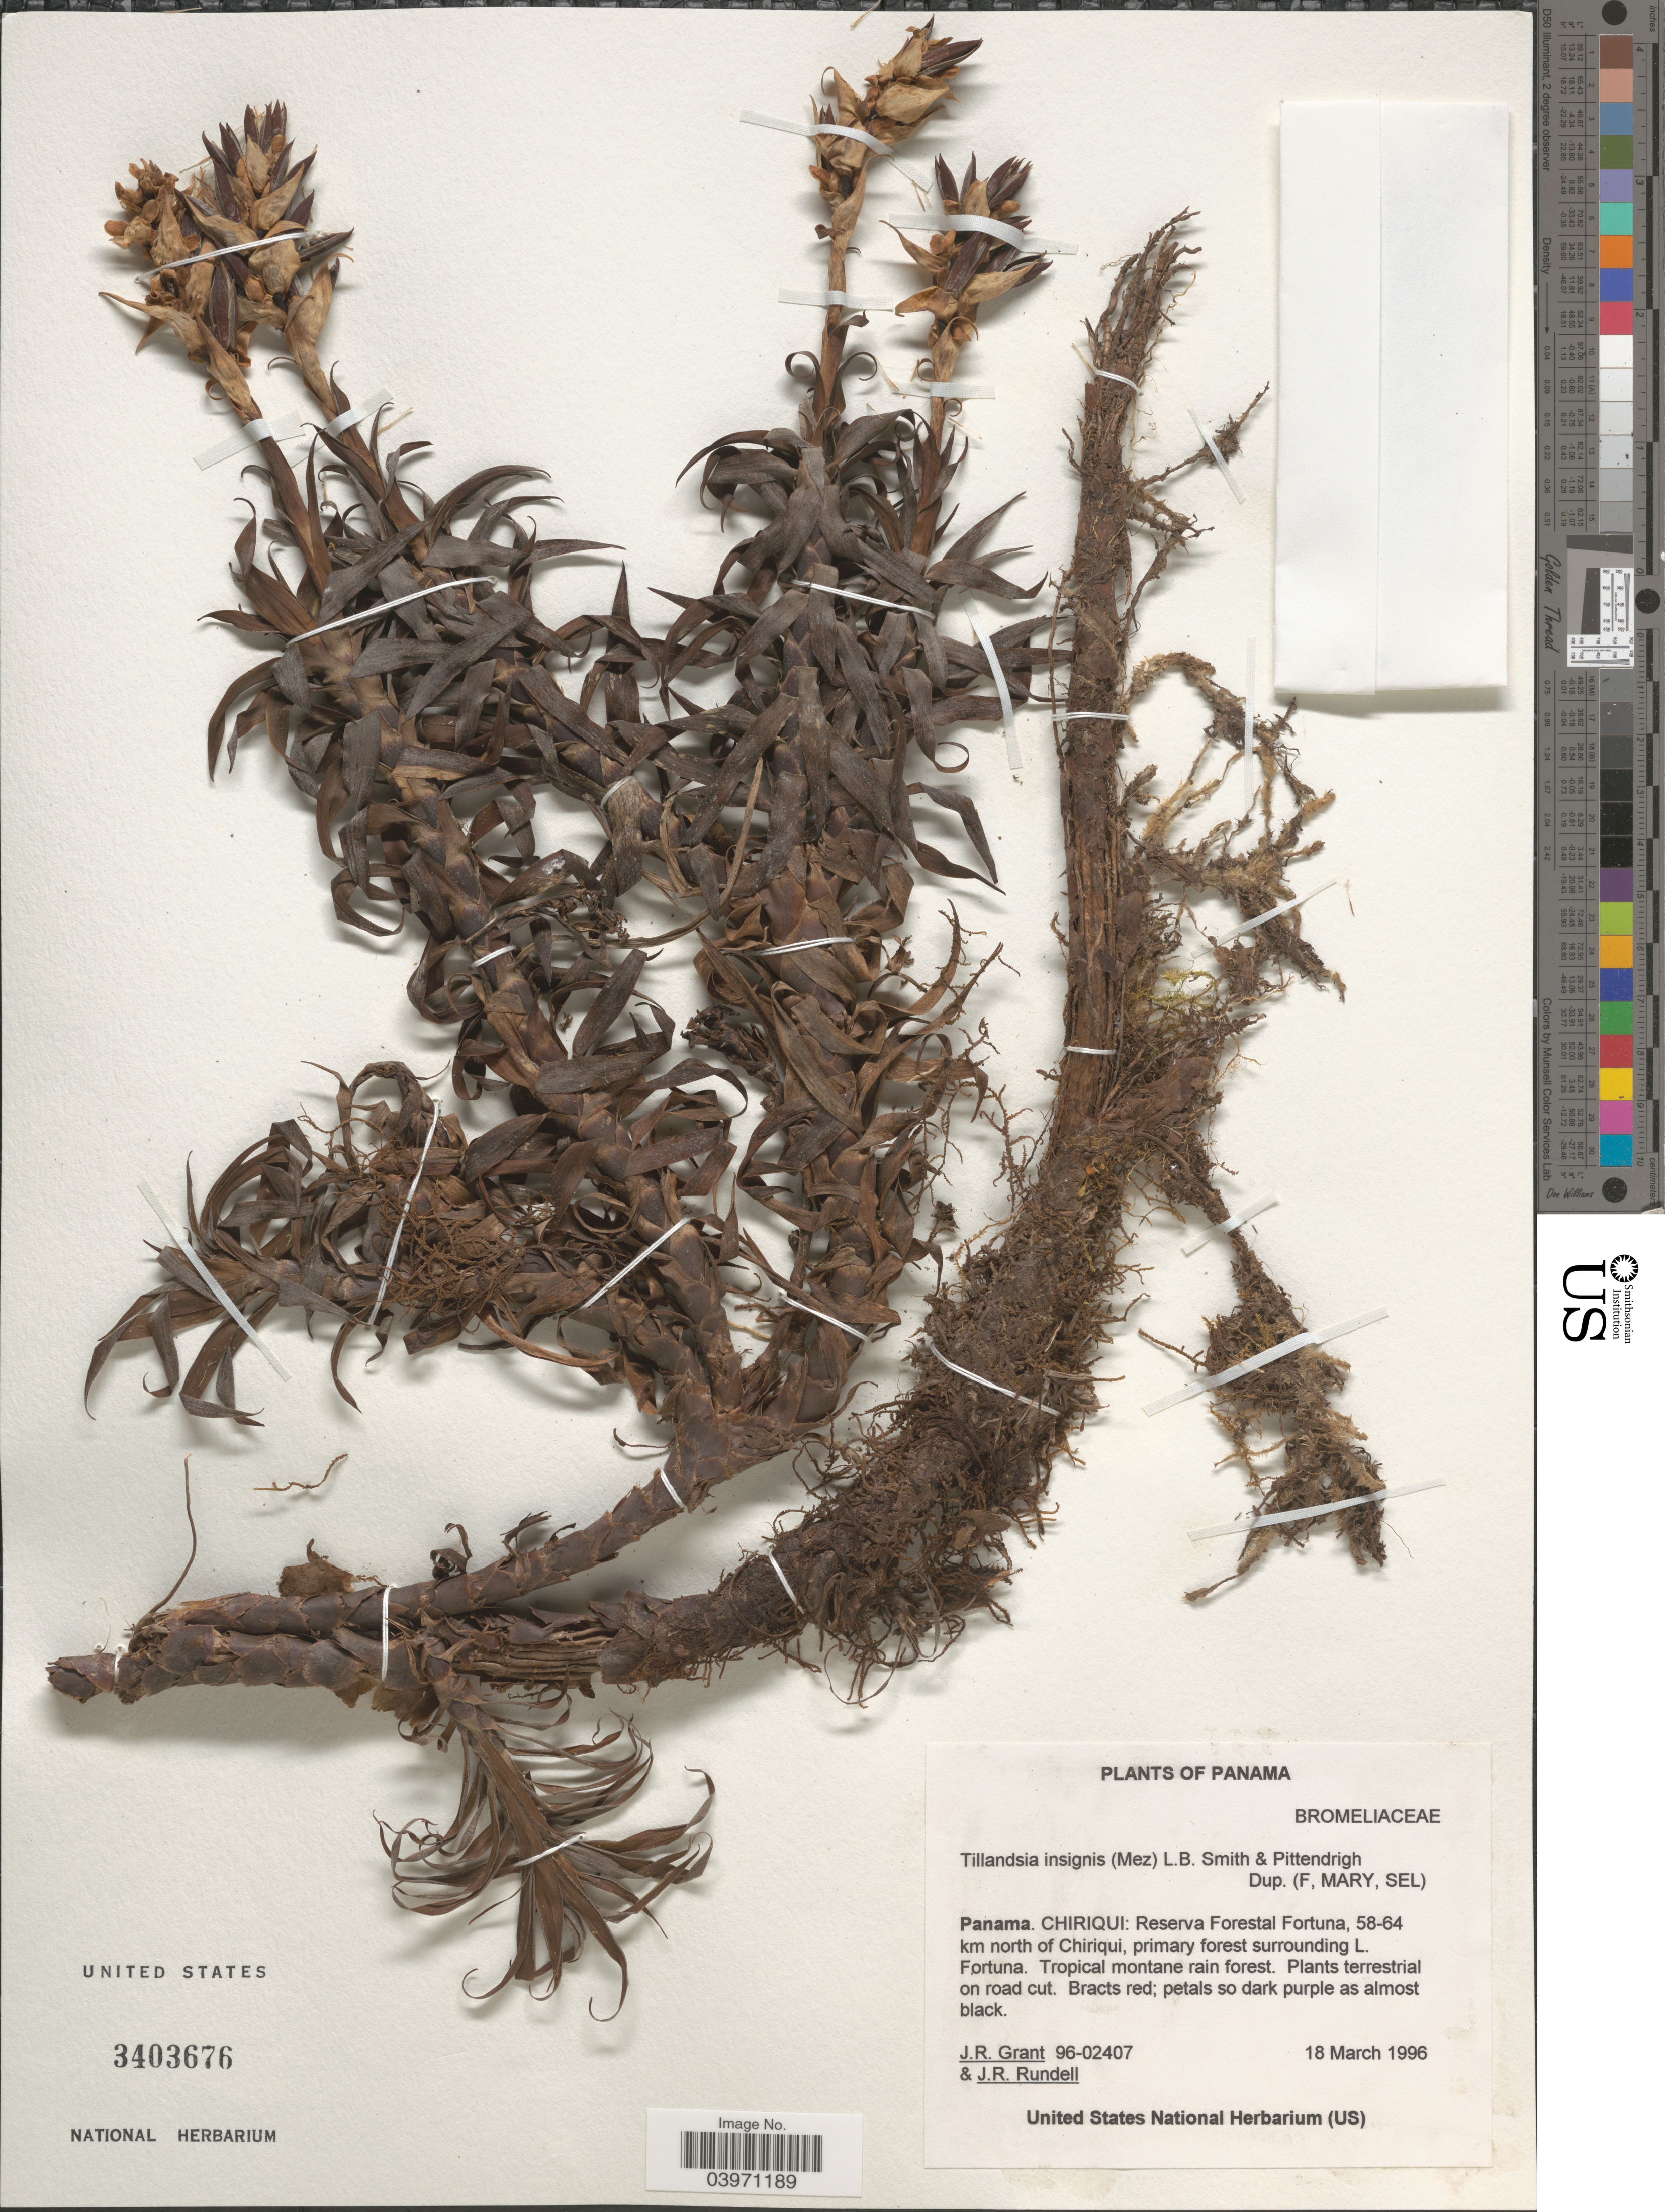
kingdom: Plantae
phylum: Tracheophyta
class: Liliopsida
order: Poales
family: Bromeliaceae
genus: Tillandsia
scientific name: Tillandsia insignis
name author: (Mez) L.B. Sm. & Pittendr.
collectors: J. Grant & J. R. Rundell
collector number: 96-02407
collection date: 1996-03-18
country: Panama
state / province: Chiriqui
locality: Reserva Forestal Fortuna, 58-64 km north of Chiriqui, primary forest surrounding L. Fortuna.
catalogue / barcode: US 3403676